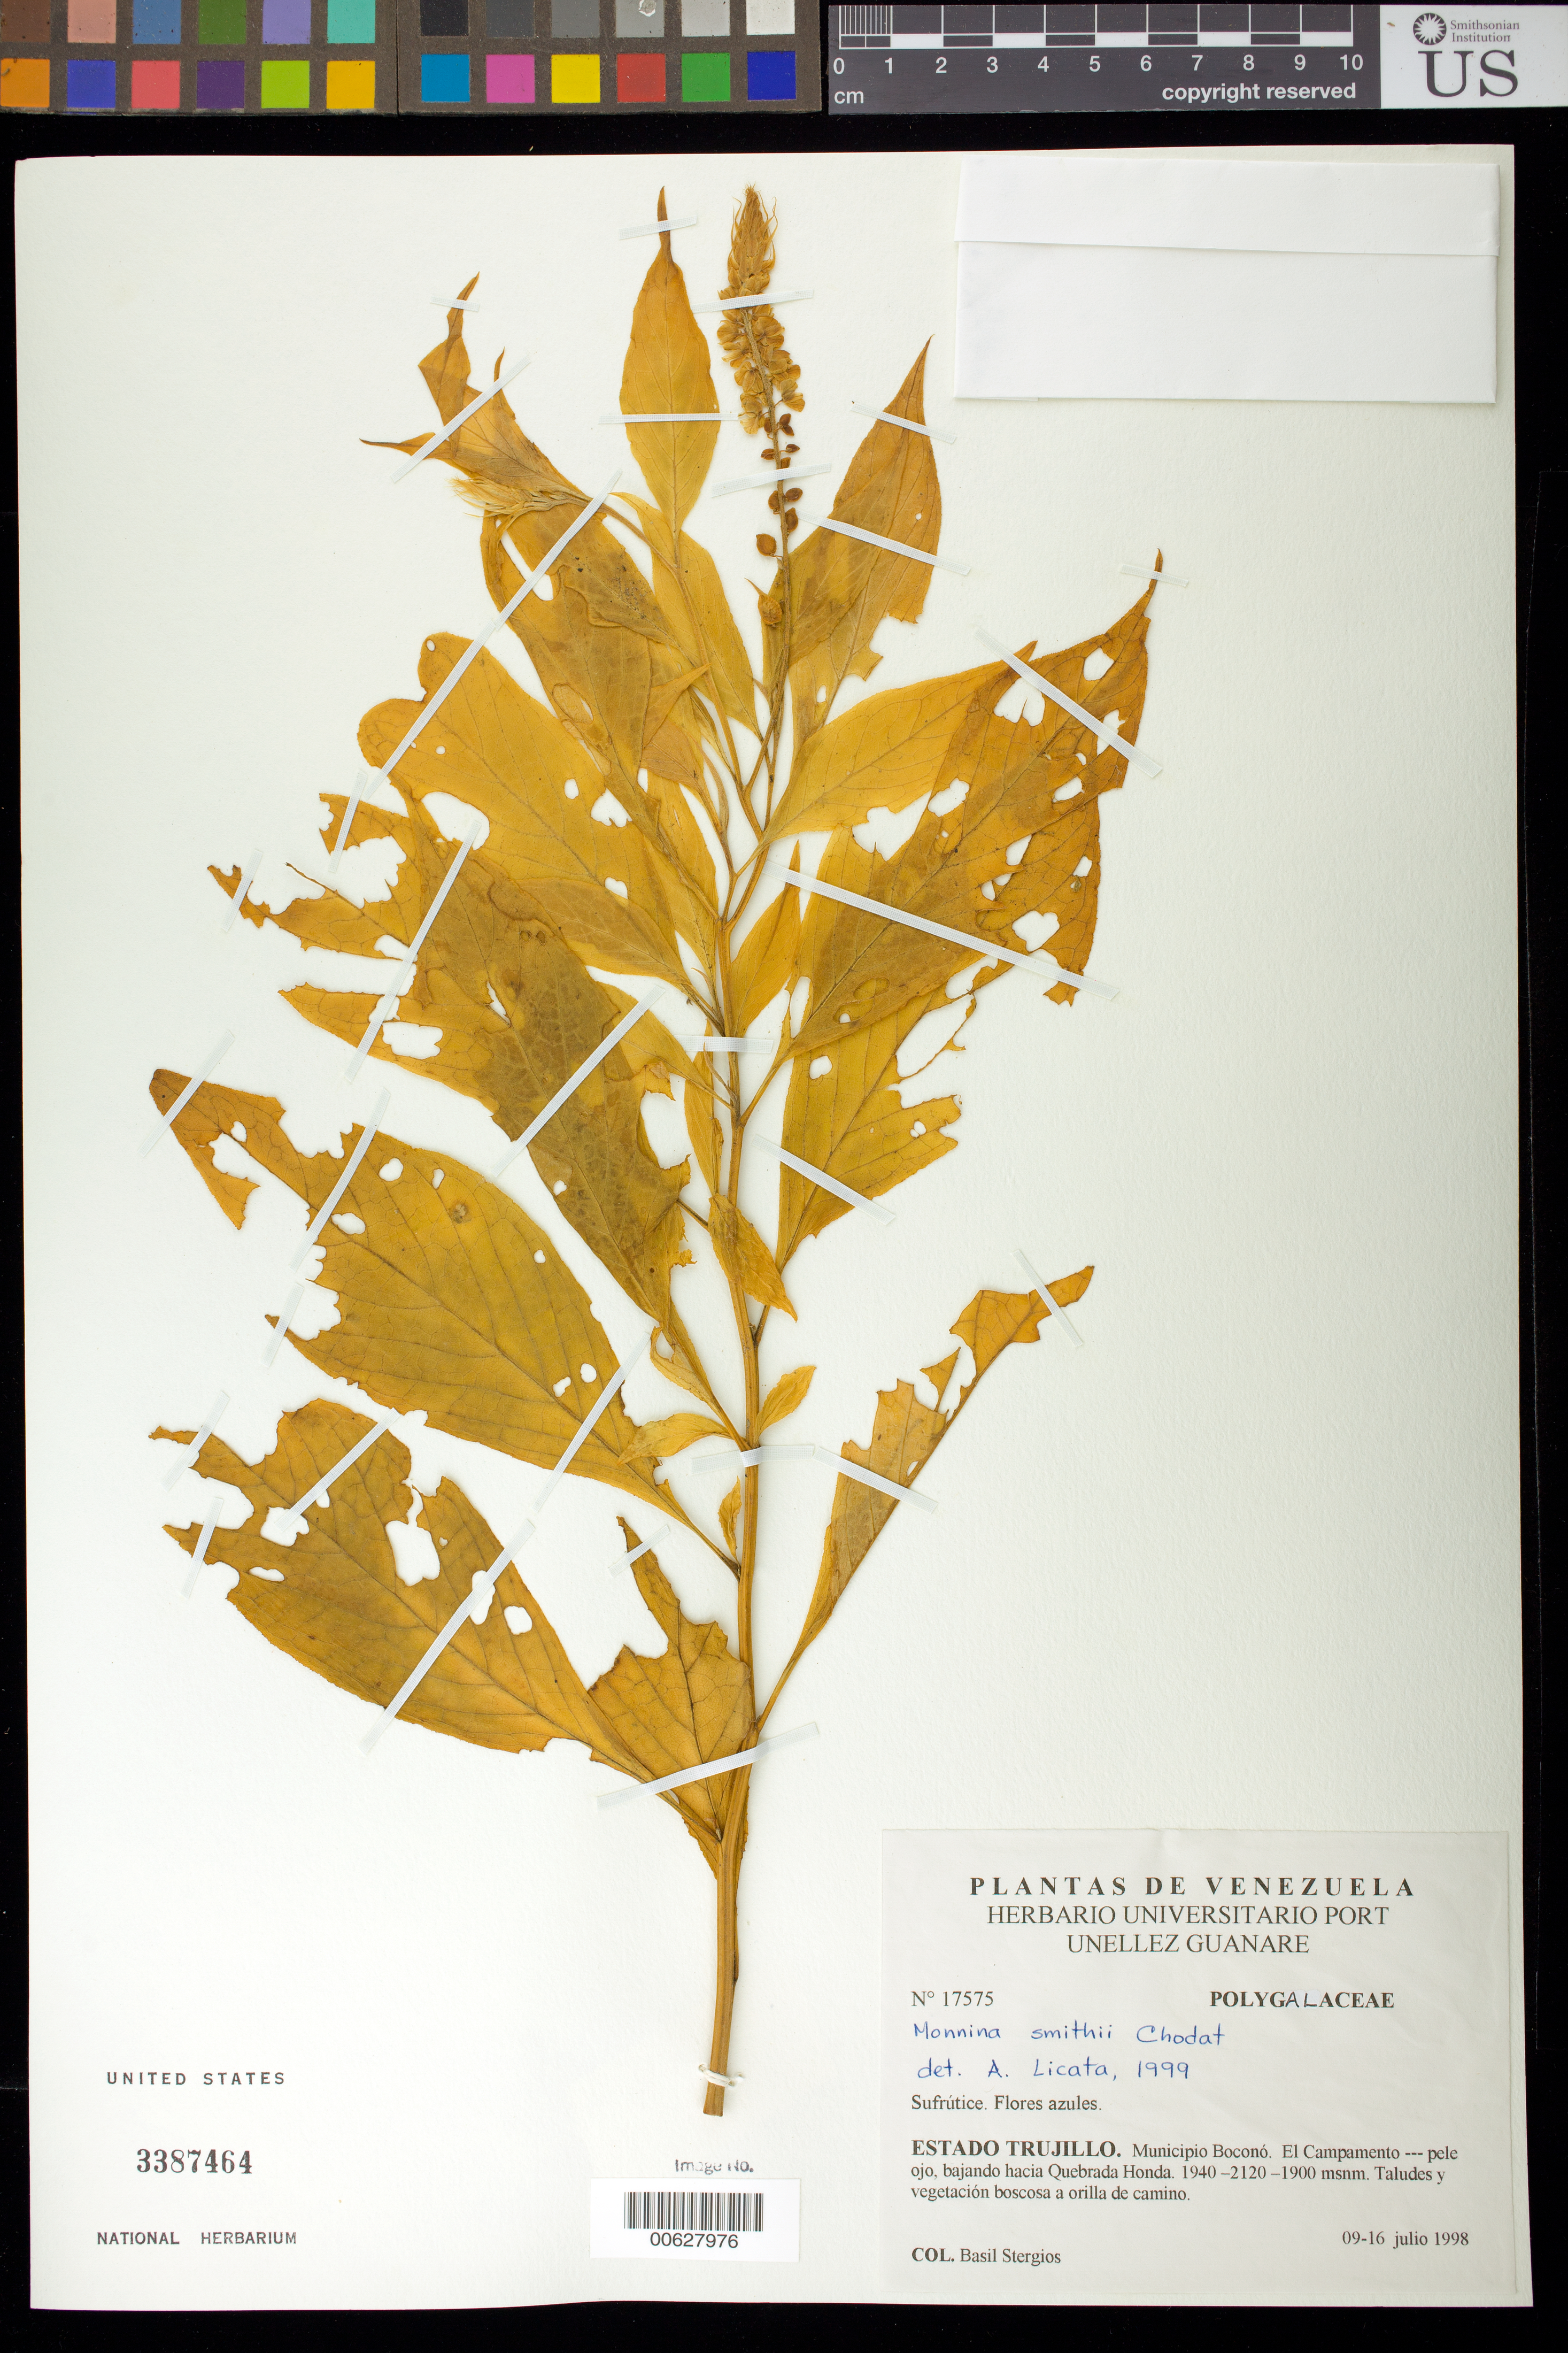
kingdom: Plantae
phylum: Tracheophyta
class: Magnoliopsida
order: Fabales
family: Polygalaceae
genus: Monnina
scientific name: Monnina smithii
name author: Chodat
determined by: Licata, A., (PORT), Univ. Nac. Exp. de los Llanos Ezequiel Zamora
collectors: B. G. Stergios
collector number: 17575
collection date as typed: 09 Jul 1998 to 16 Jul 1998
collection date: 1998-07-09/1998-07-16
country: Venezuela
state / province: Trujillo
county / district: Boconó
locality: Parque Nacional Guaramacal, El campamento-pele ojo, bajando hacia Quebrada Honda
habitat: Taludes y vegetación boscosa a orilla de camino.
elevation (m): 1900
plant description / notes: PORT, TEX, US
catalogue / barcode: US 3387464